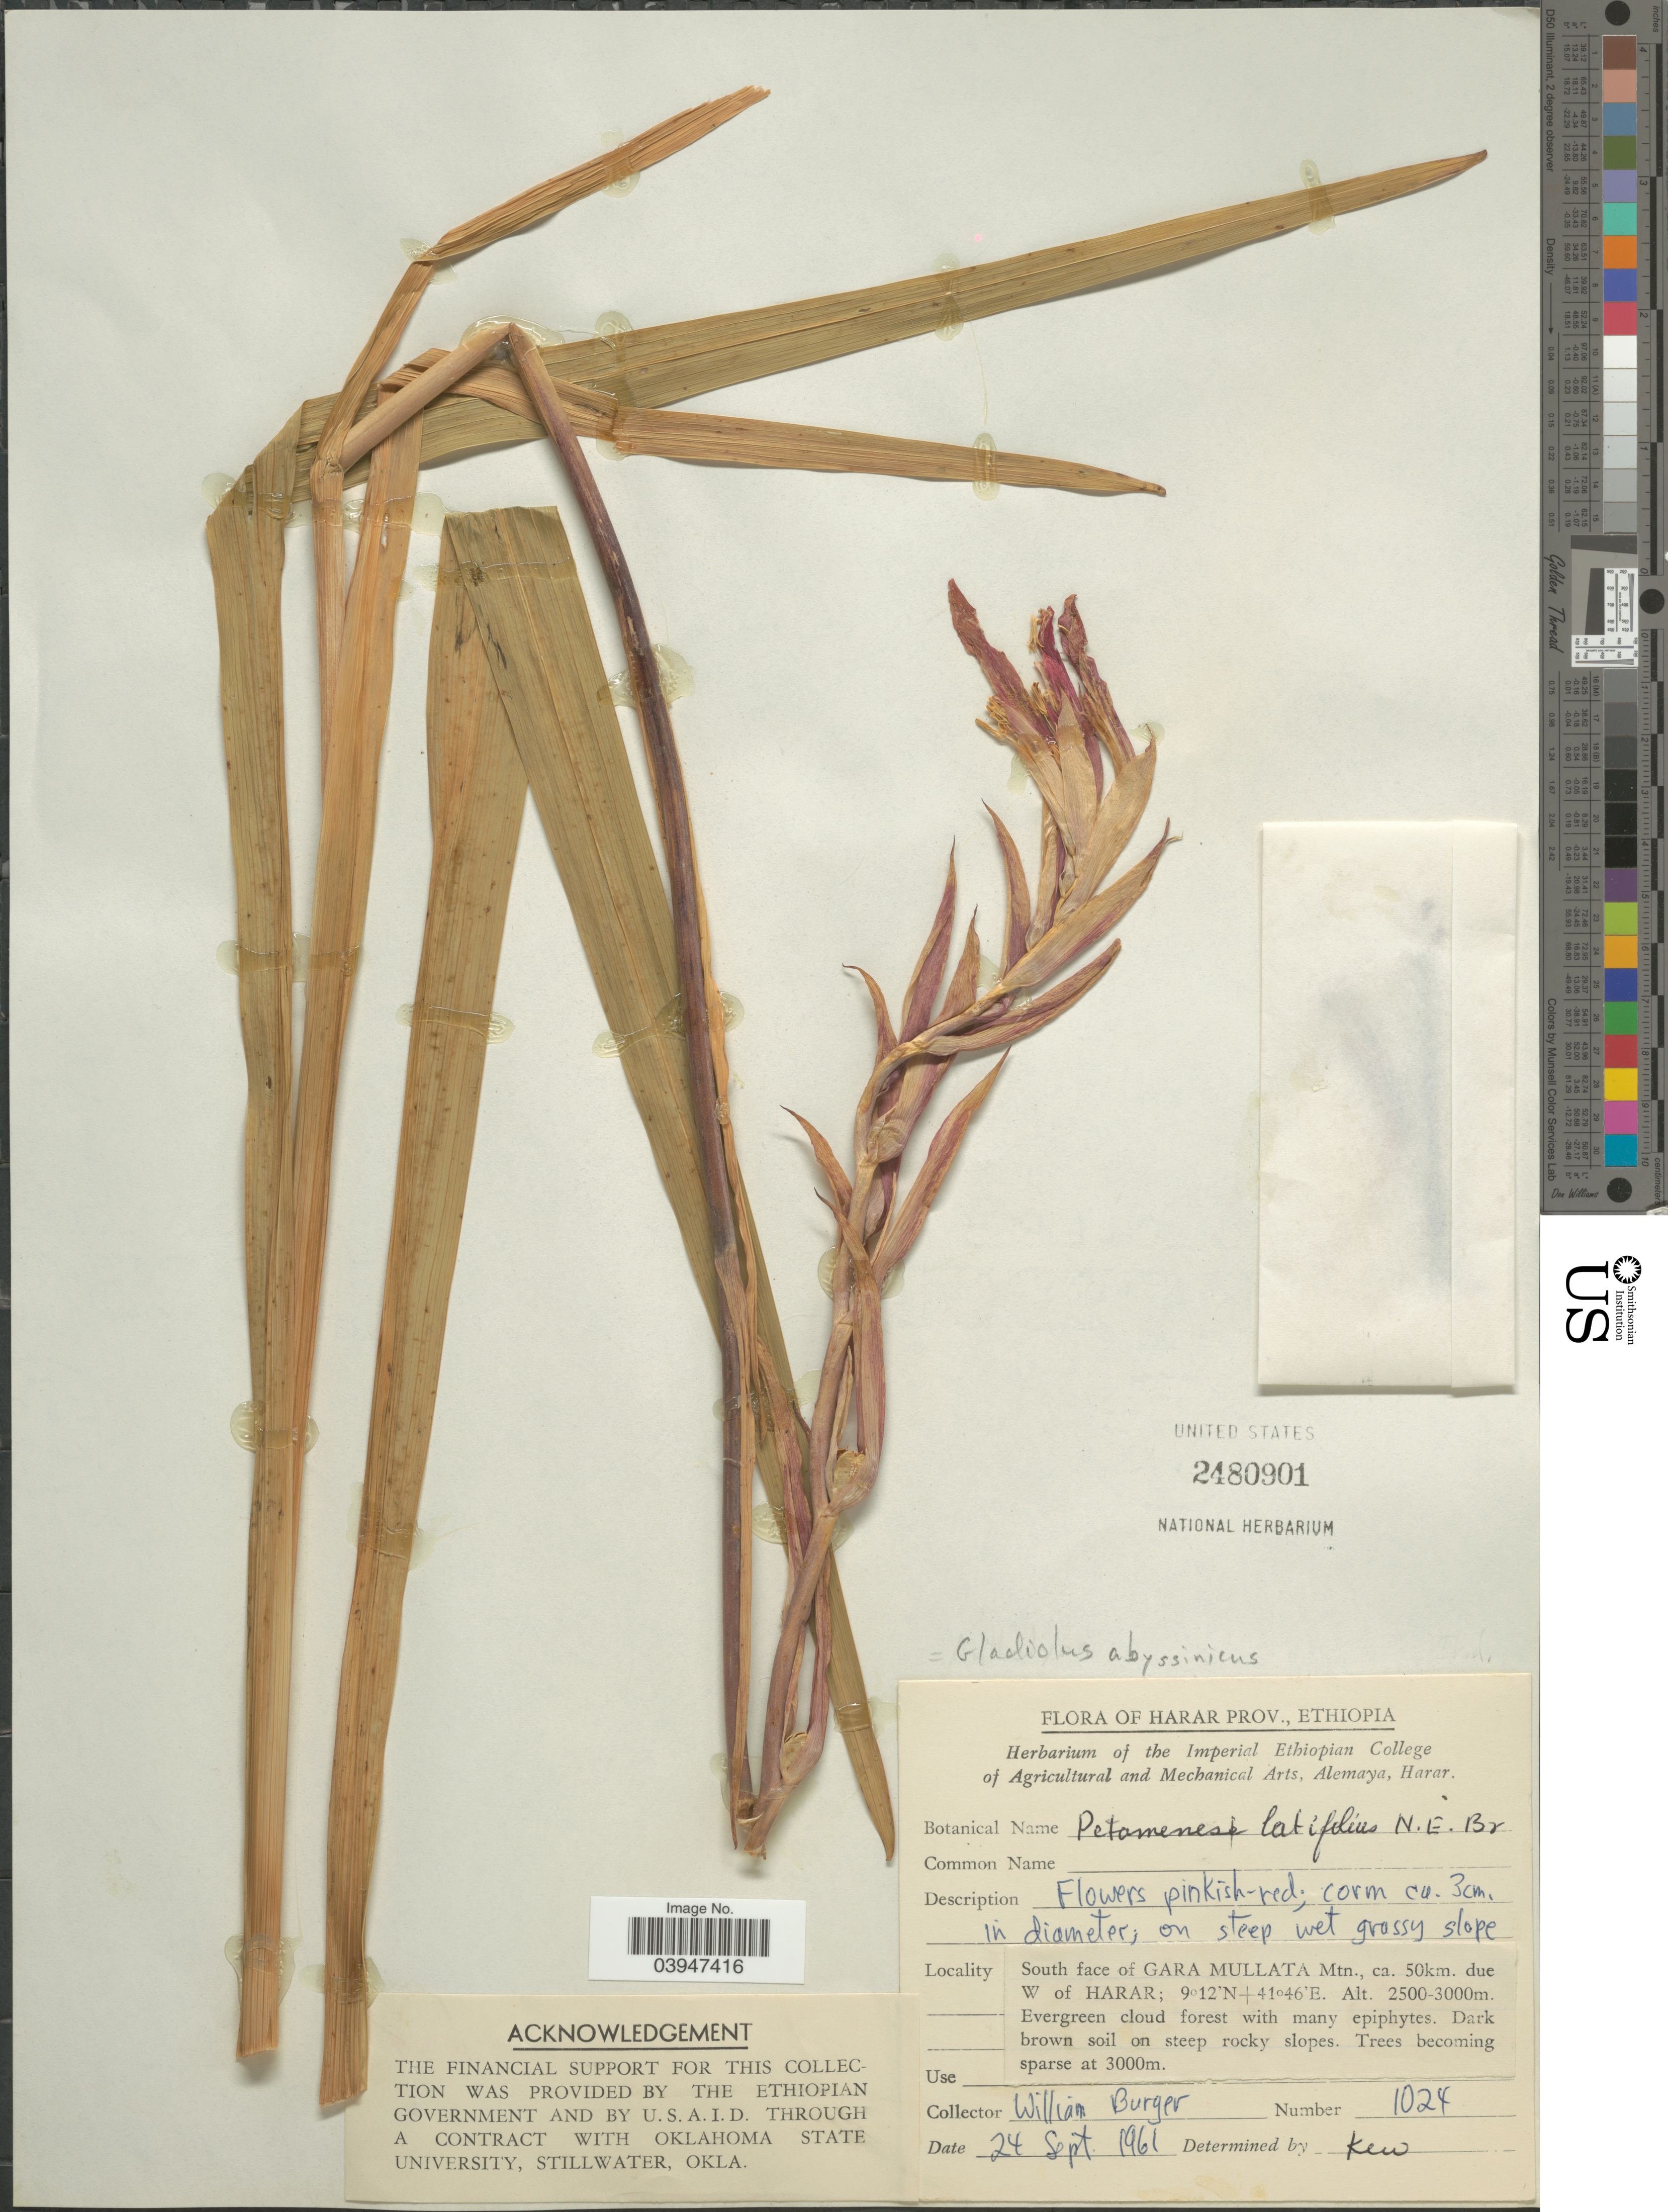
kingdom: Plantae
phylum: Tracheophyta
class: Liliopsida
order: Asparagales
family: Iridaceae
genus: Gladiolus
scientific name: Gladiolus abyssinicus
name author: (Brongn. ex Lem.) B.D. Jacks.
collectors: W. Burger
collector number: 1024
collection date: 1961-09-24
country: Ethiopia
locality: Harar Prov. South face of Gara Mullata Mtn. ca. 50km. due W of Harar.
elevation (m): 2500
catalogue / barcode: US 2480901